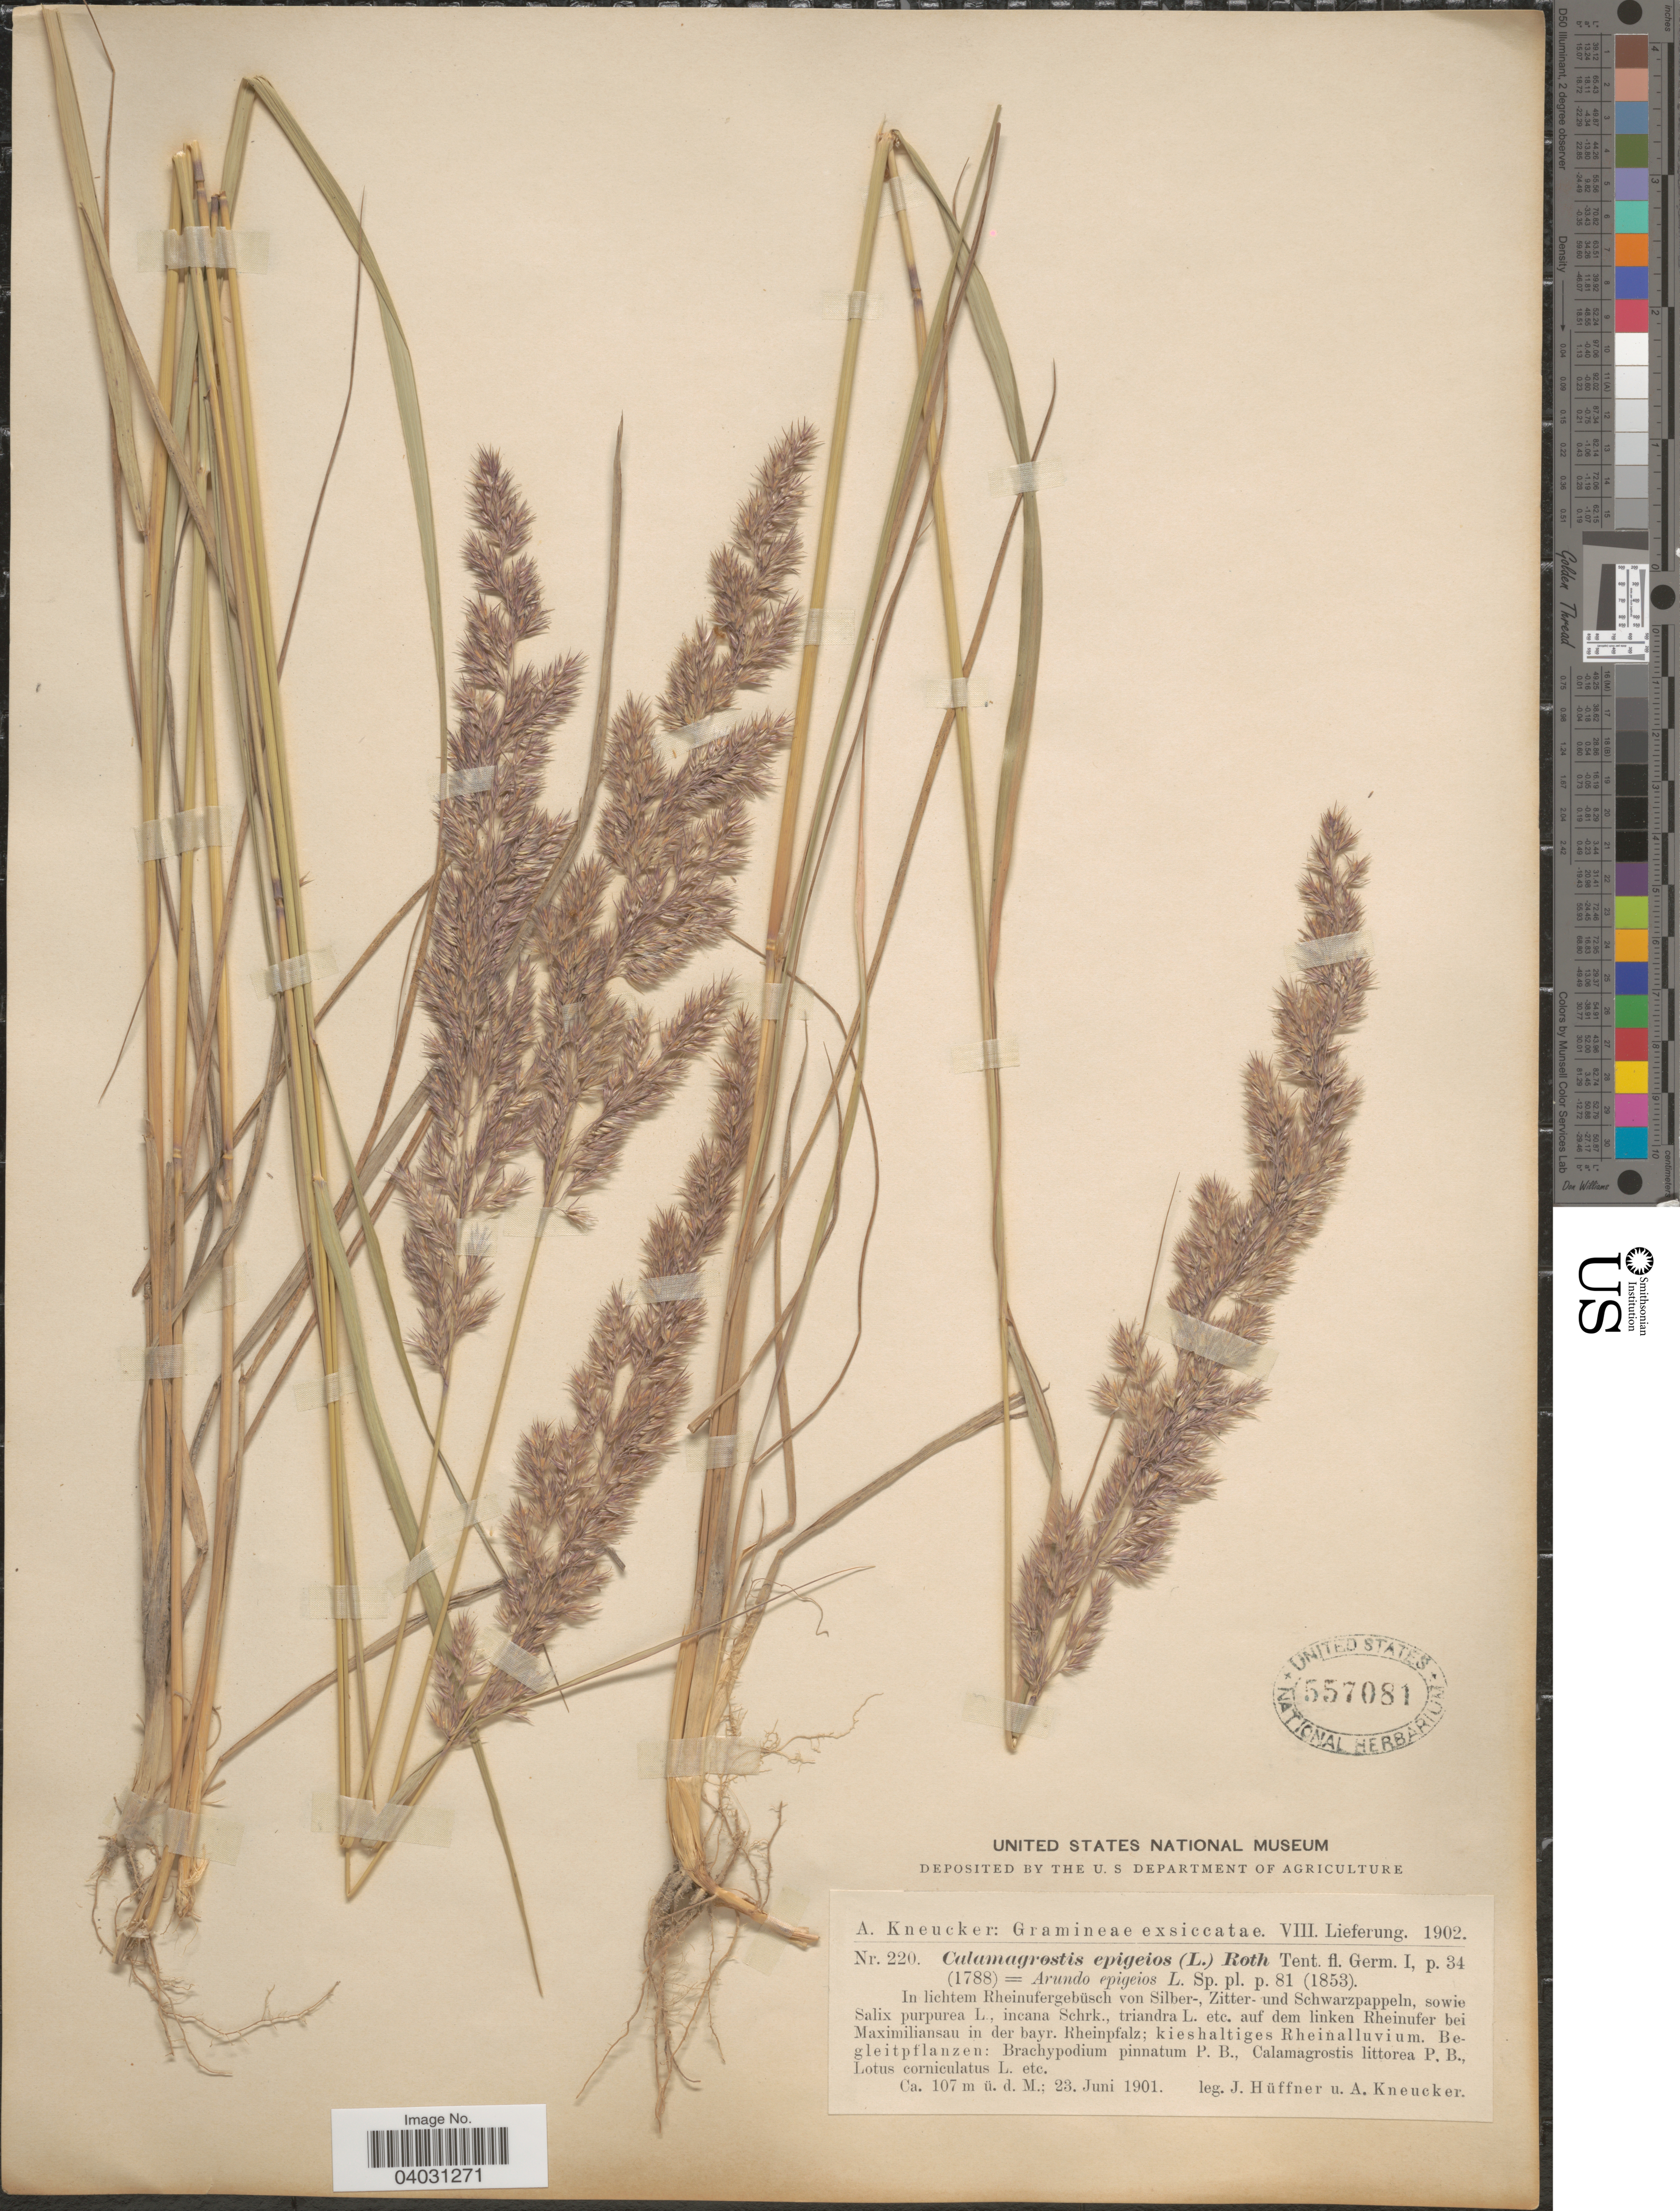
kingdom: Plantae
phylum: Tracheophyta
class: Liliopsida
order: Poales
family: Poaceae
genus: Calamagrostis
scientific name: Calamagrostis epigeios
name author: (L.) Roth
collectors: J. Hüffner & A. Kneucker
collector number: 220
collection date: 1901-06-23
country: Germany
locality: In lichtem Rheinufergebüsch von Silber-, Zitter- und Schwarzpappeln. Auf dem linken Rheinufer bei Maximiliansau in der bayr. Rheinpfalz.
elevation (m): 107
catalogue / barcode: US 557081